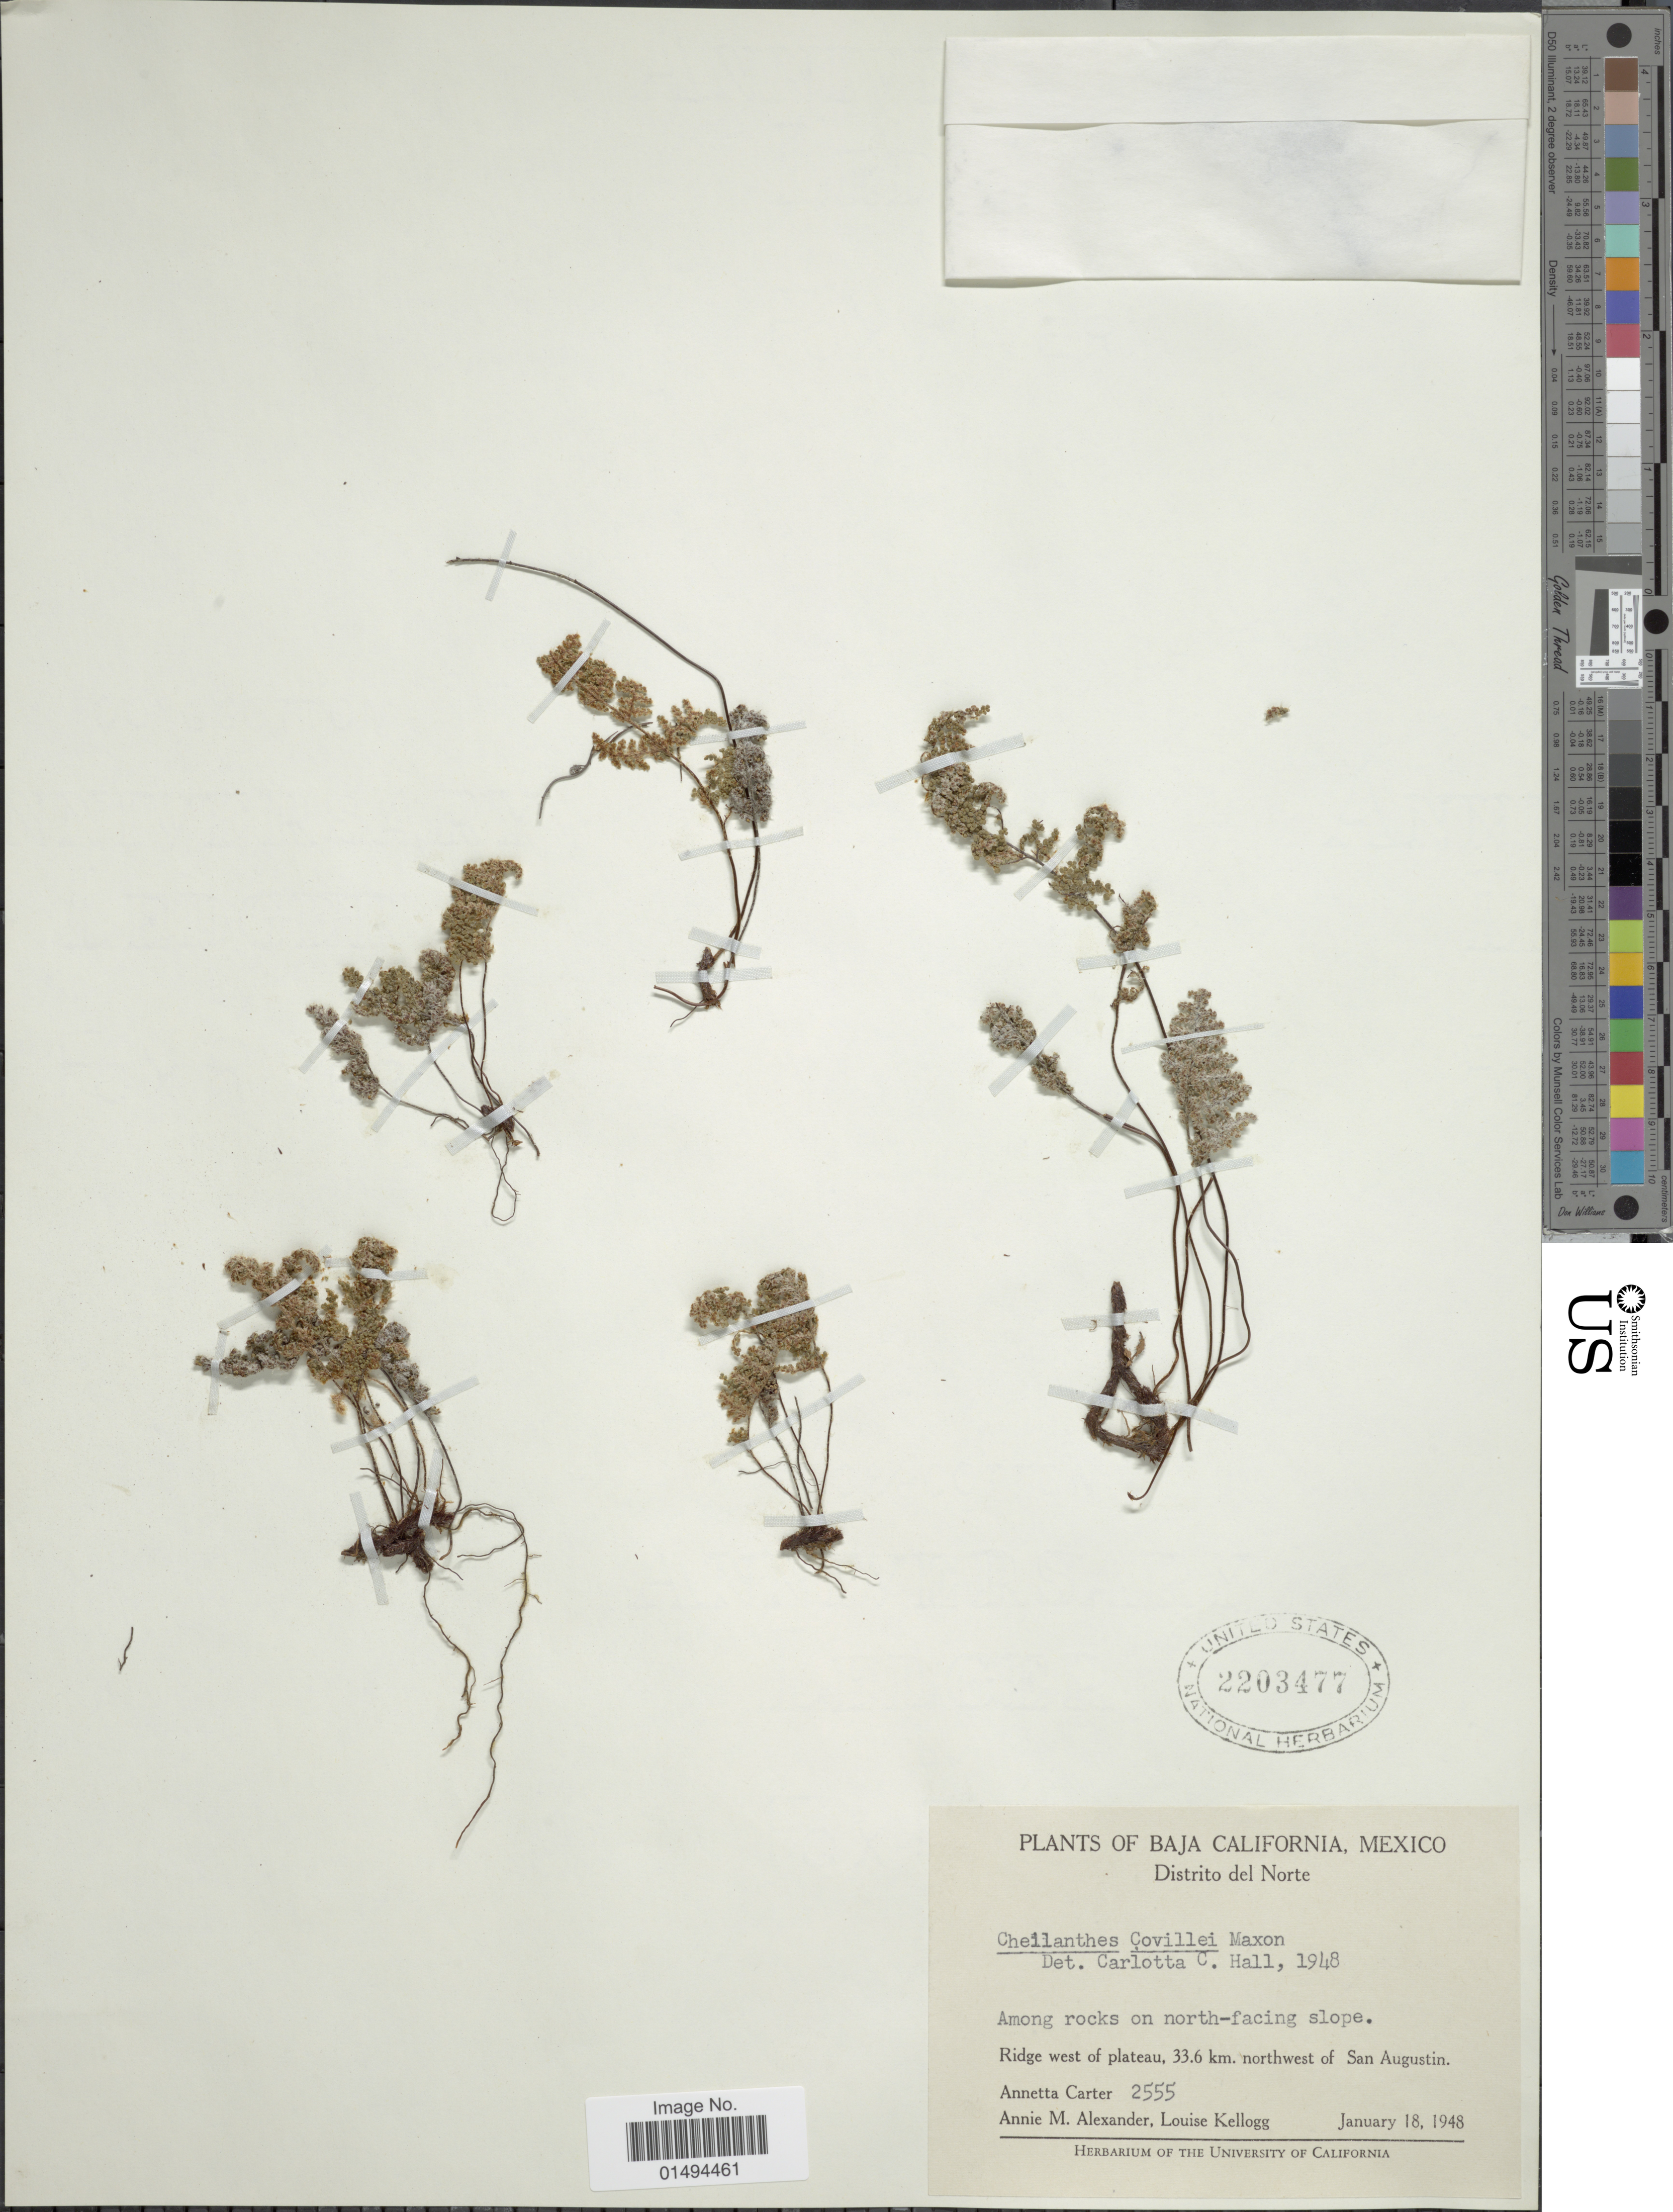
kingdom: Plantae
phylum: Tracheophyta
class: Polypodiopsida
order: Polypodiales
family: Pteridaceae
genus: Myriopteris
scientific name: Myriopteris covillei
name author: (Maxon) Á. Löve & D. Löve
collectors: A. Carter, A. M. Alexander & L. Kellogg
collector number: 2555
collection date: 1948-01-18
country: Mexico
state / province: Baja California Norte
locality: Distrito del Norte, Ridge west of plateau, 33.6 km. northwest of San Augustin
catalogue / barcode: US 2203477